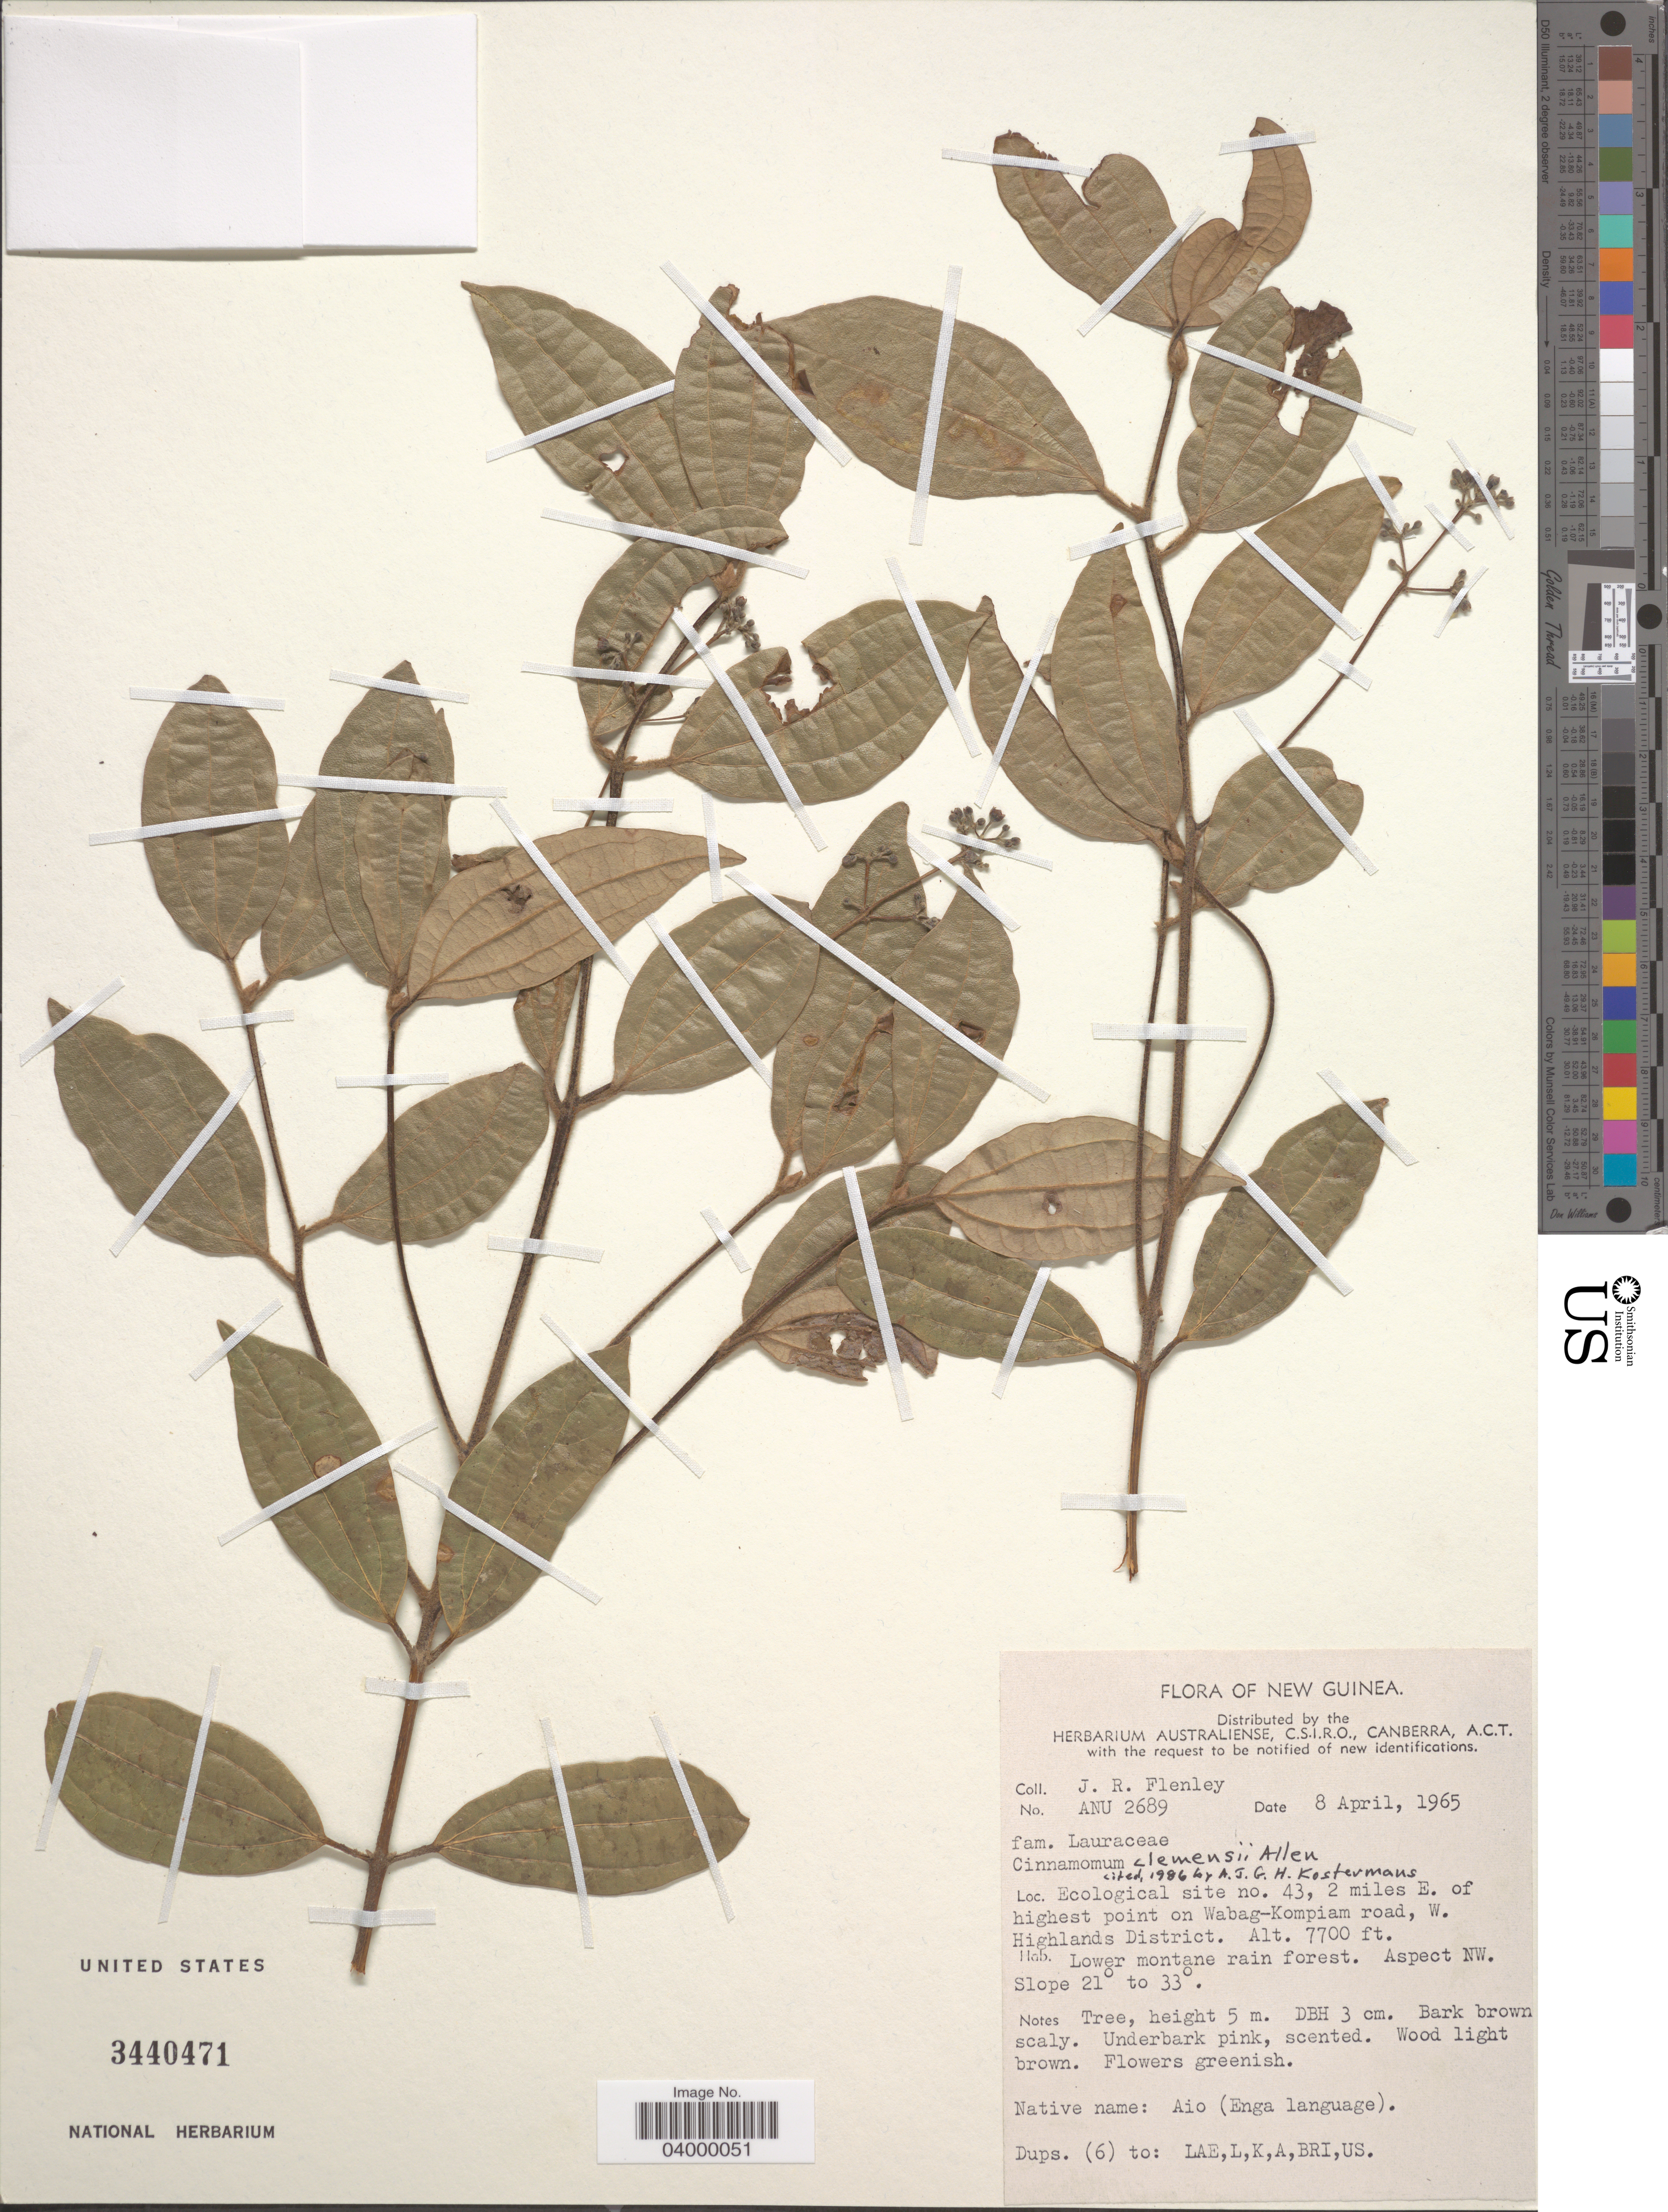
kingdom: Plantae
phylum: Tracheophyta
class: Magnoliopsida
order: Laurales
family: Lauraceae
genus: Cinnamomum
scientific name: Cinnamomum clemensii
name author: C.K. Allen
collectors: J. Flenley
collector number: ANU 2689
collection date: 1965-04-08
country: Papua New Guinea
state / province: Western Highlands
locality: New Guinea. Ecological site no. 43, 2 miles E. of highest point on Wabag-Kompiam road, W. Highlands District.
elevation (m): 2347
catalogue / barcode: US 3440471